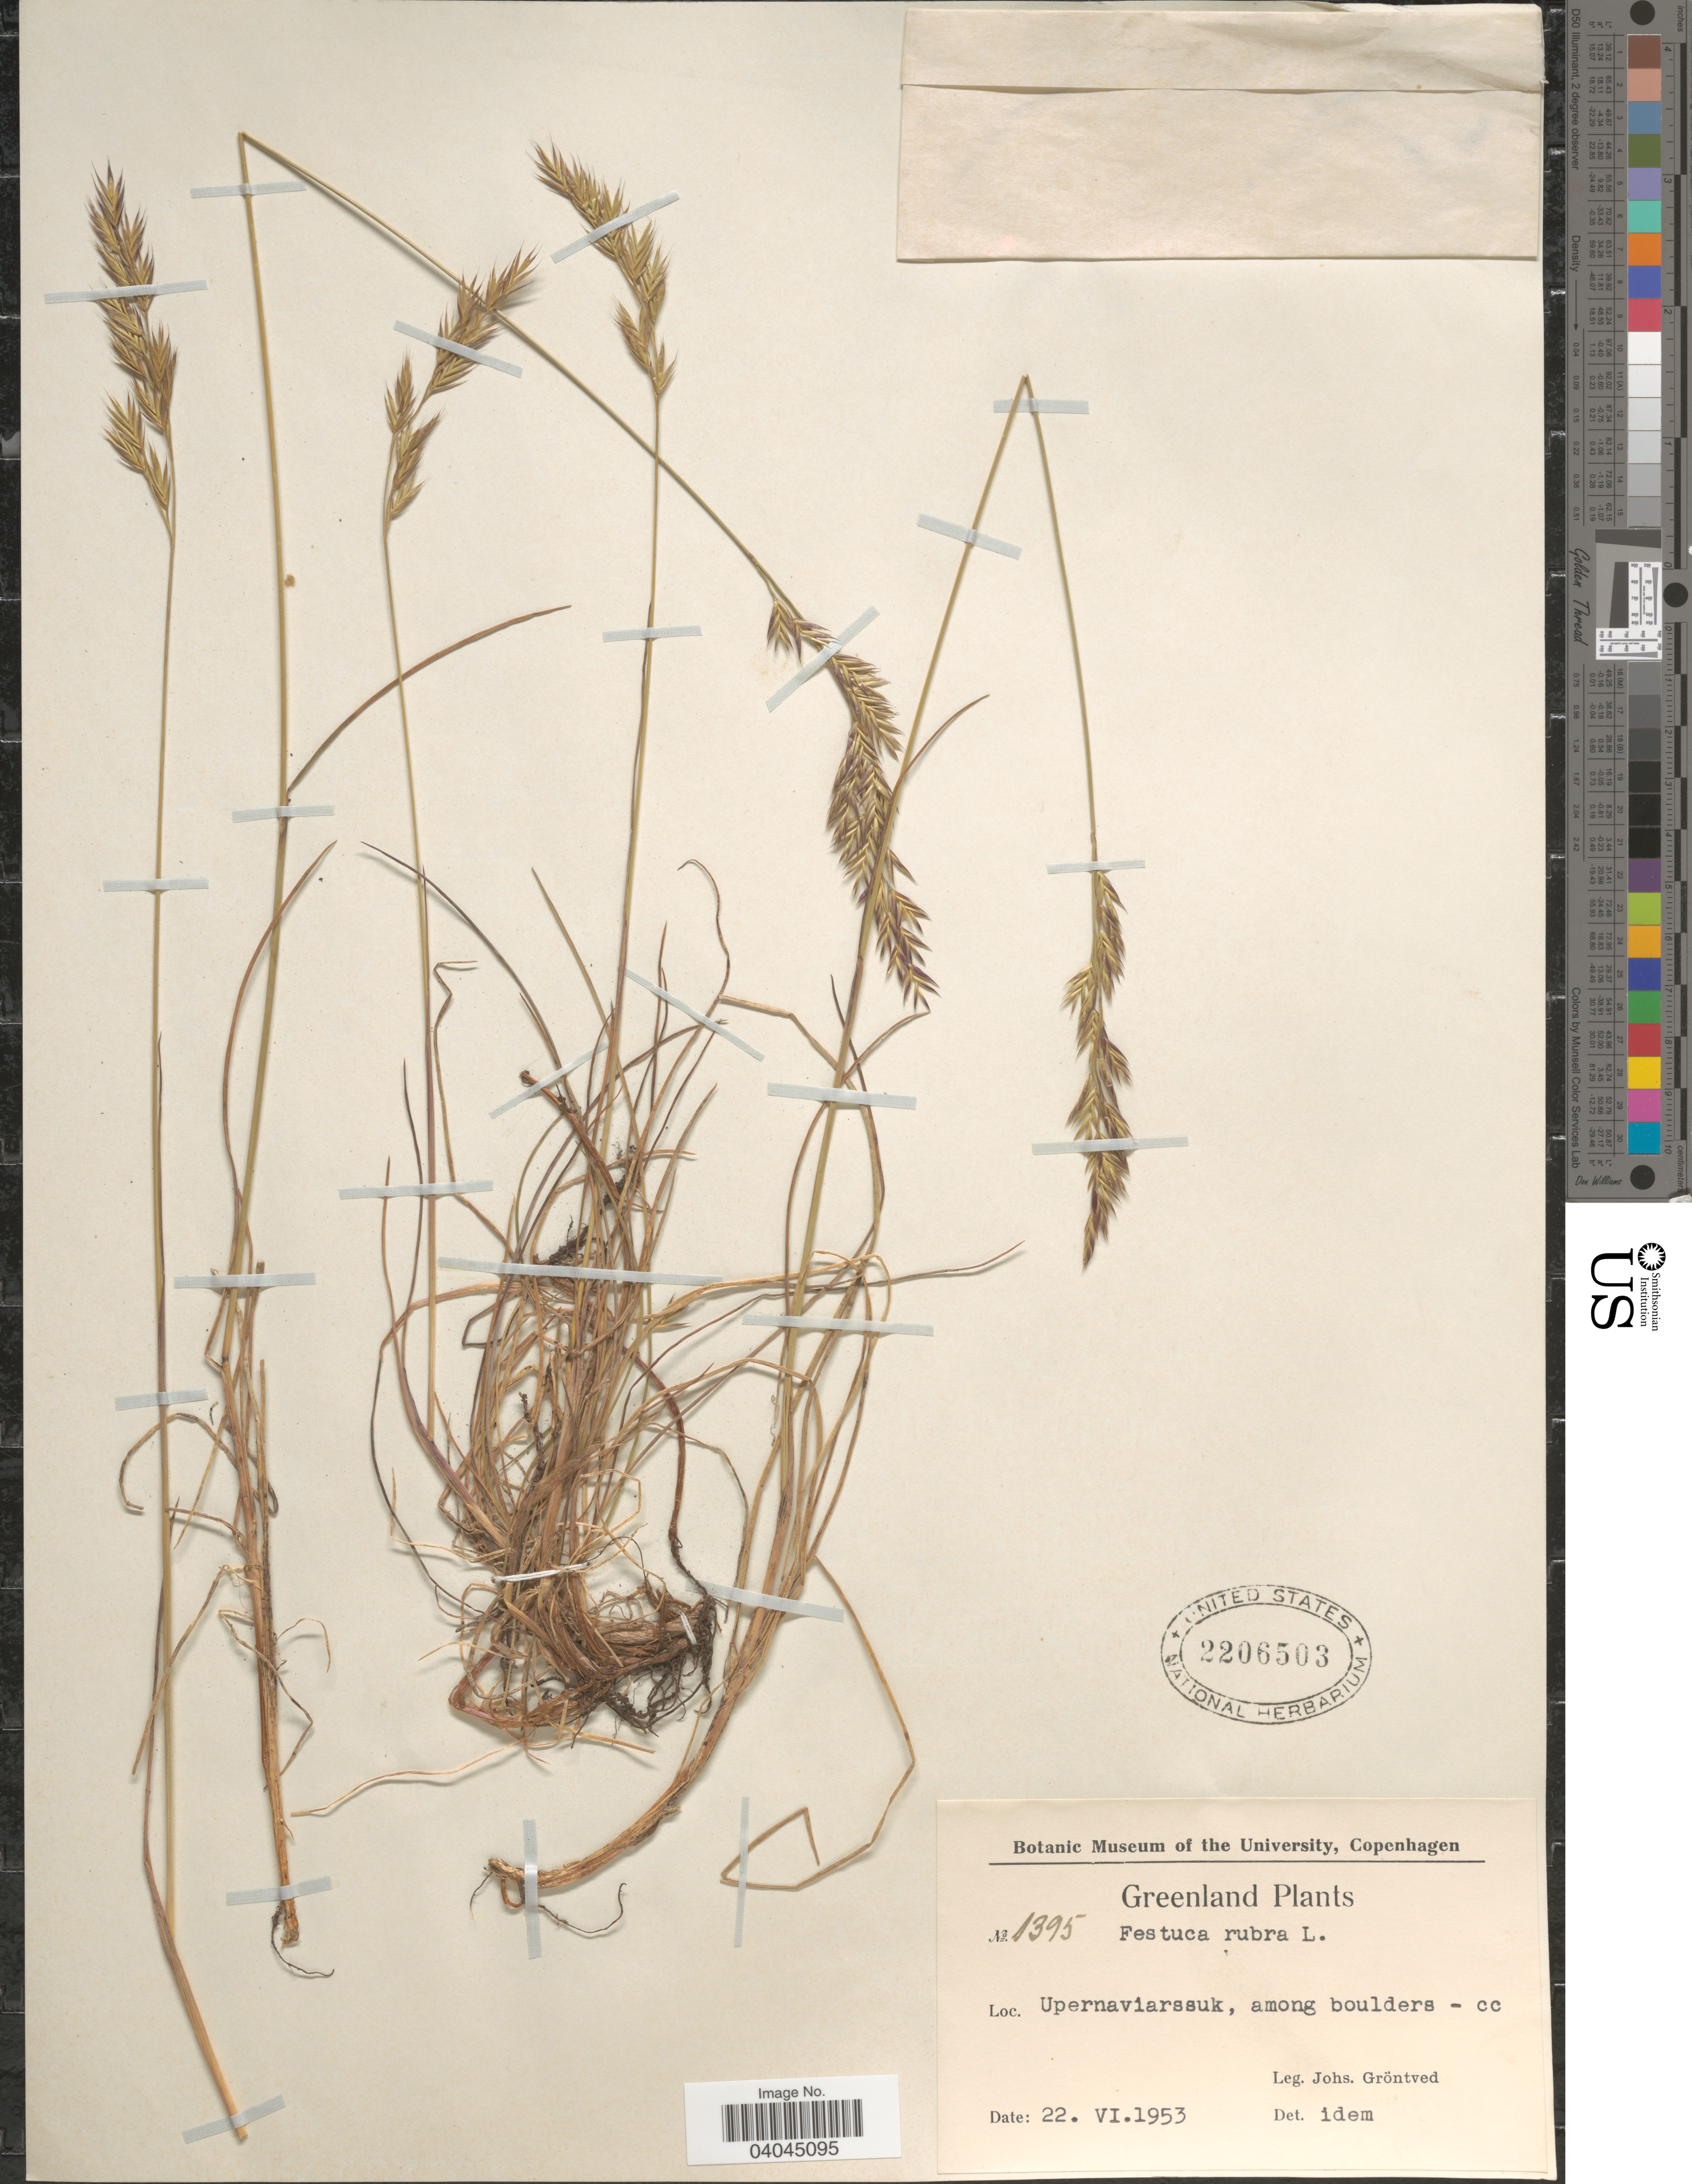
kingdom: Plantae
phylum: Tracheophyta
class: Liliopsida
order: Poales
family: Poaceae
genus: Festuca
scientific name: Festuca rubra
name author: L.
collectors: J. Gröntved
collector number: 1395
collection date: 1953-06-22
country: Greenland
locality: Upernaviarssuk, among boulders - cc.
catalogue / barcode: US 2206503